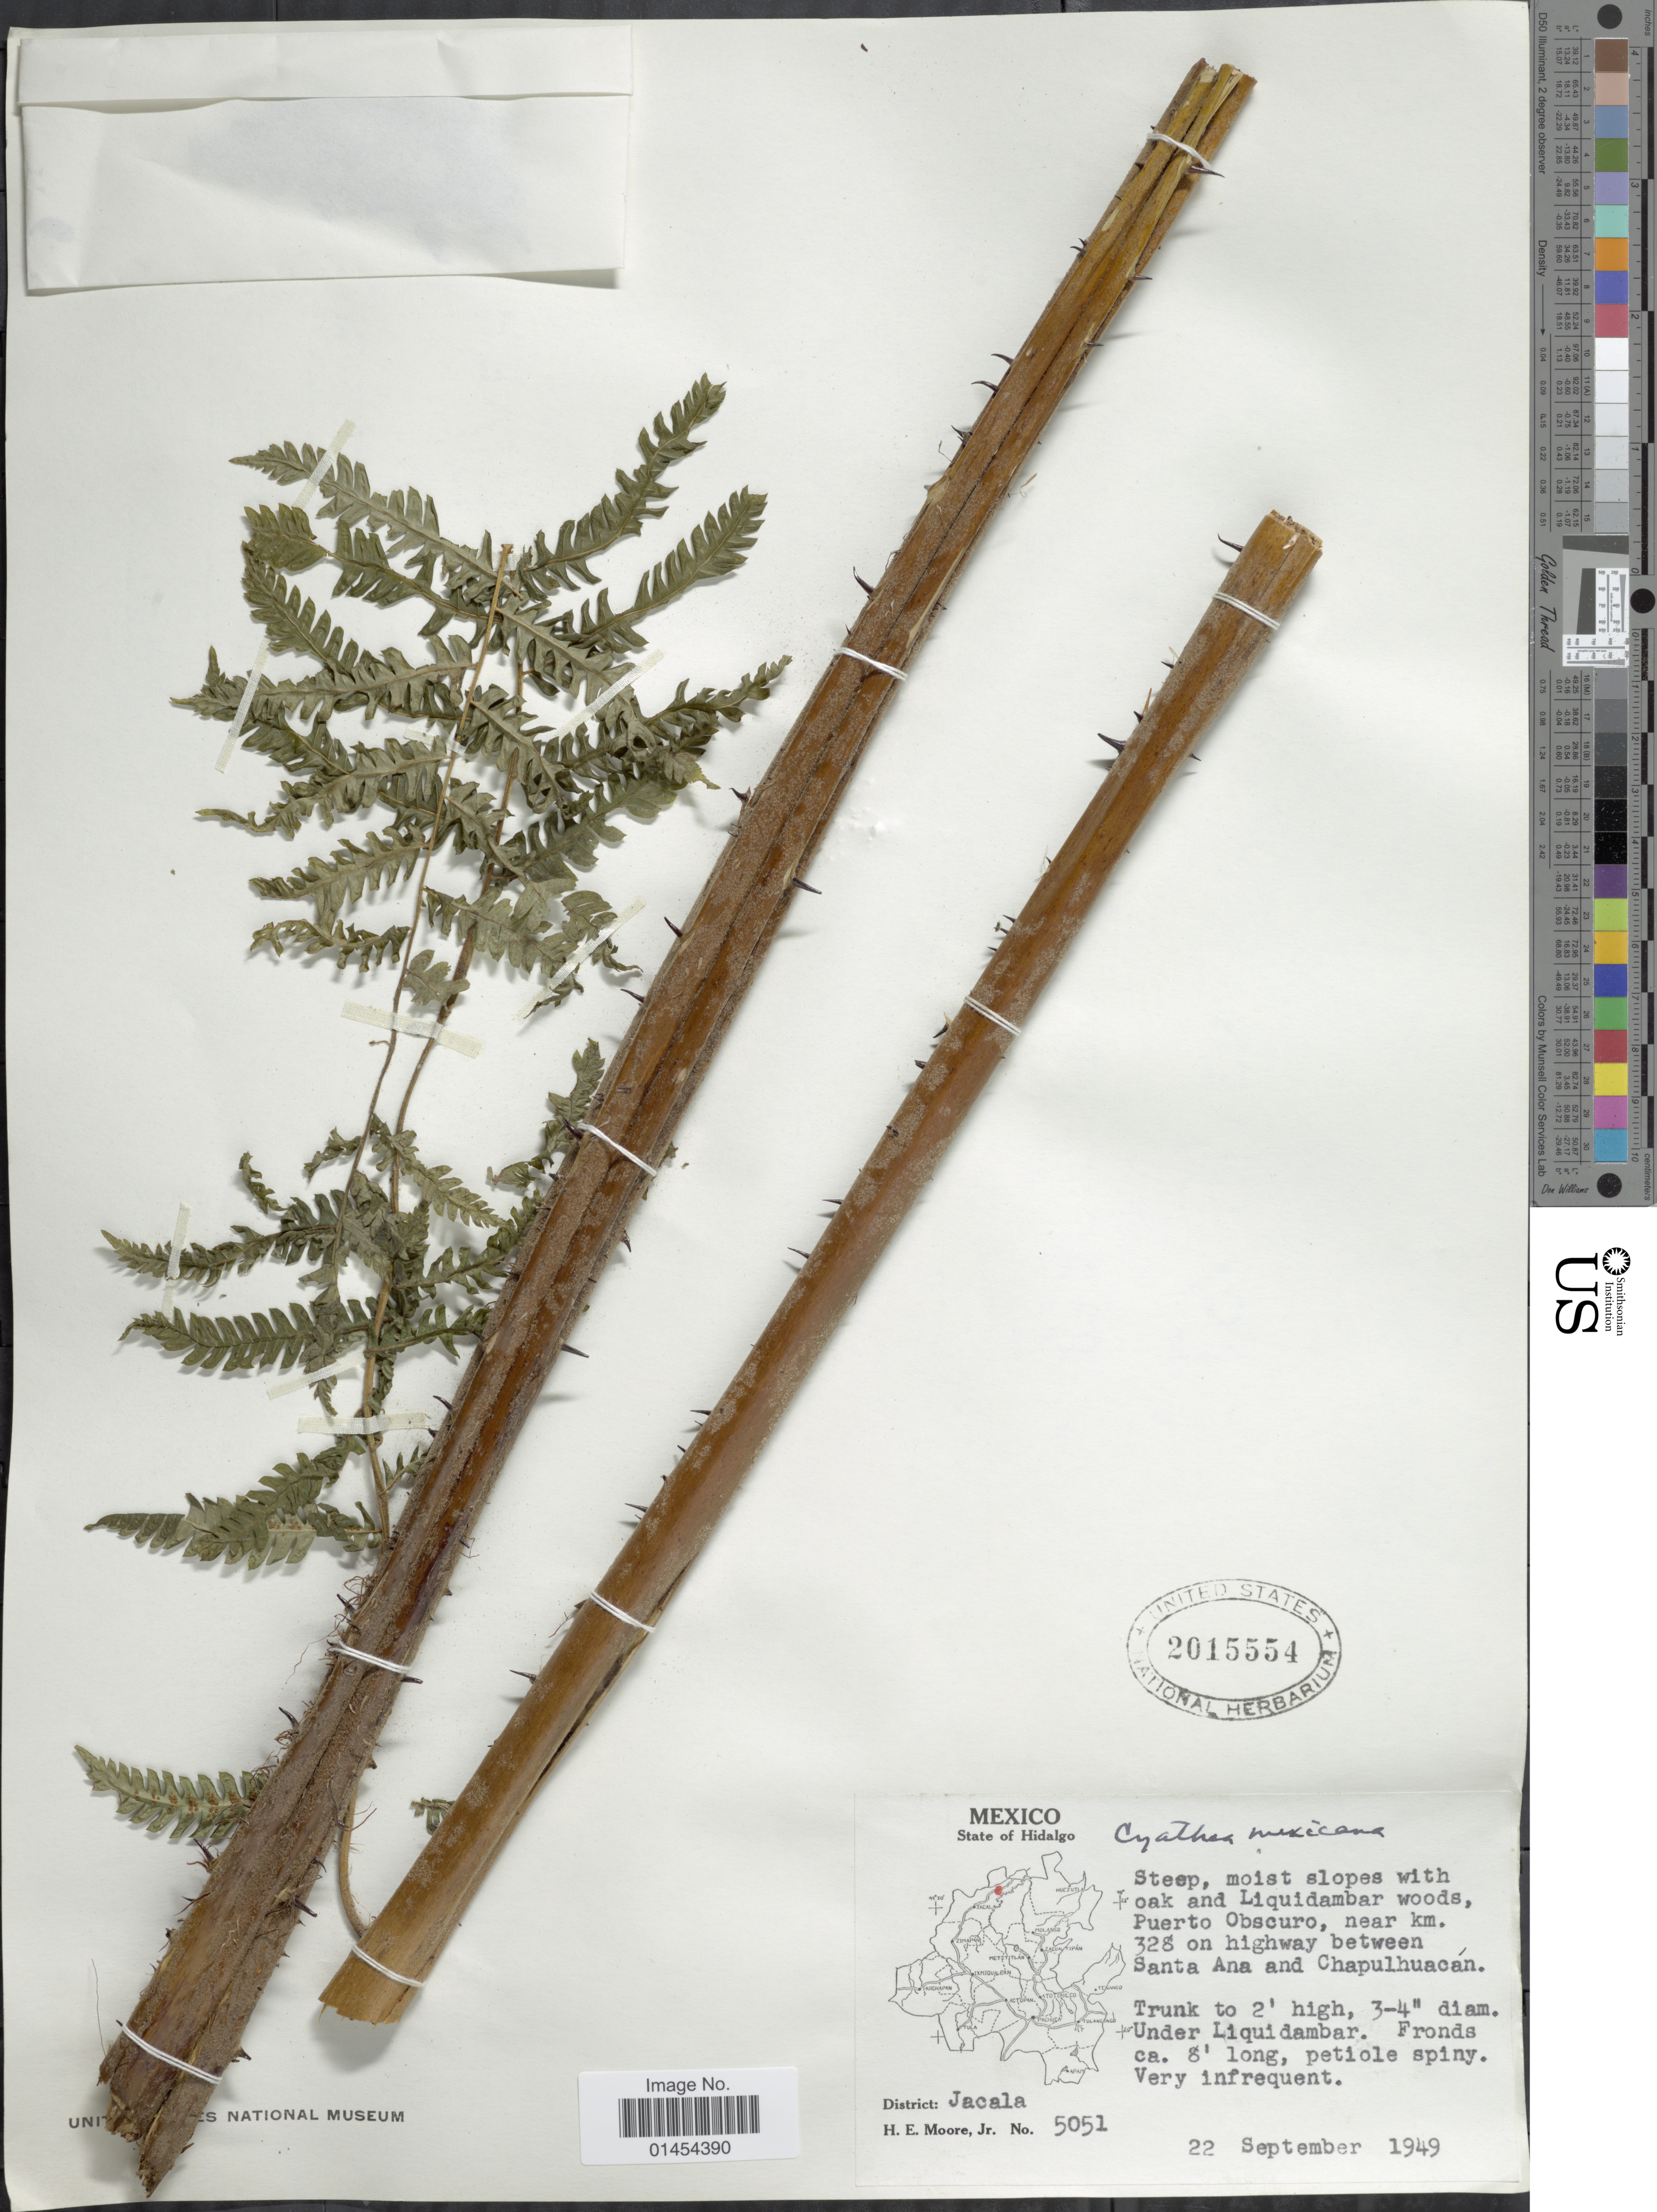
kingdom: Plantae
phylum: Tracheophyta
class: Polypodiopsida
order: Cyatheales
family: Cyatheaceae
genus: Alsophila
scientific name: Alsophila firma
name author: (Baker) D.S. Conant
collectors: H. Moore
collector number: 5051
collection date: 1949-09-22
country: Mexico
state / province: Hidalgo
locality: Steep, moist slopes with oak and Liquidambar woods, Puerto Obscuro, near km. 328 on highway between Santa Ana and Chapulhuacán. District: Jacala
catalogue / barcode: US 2015554